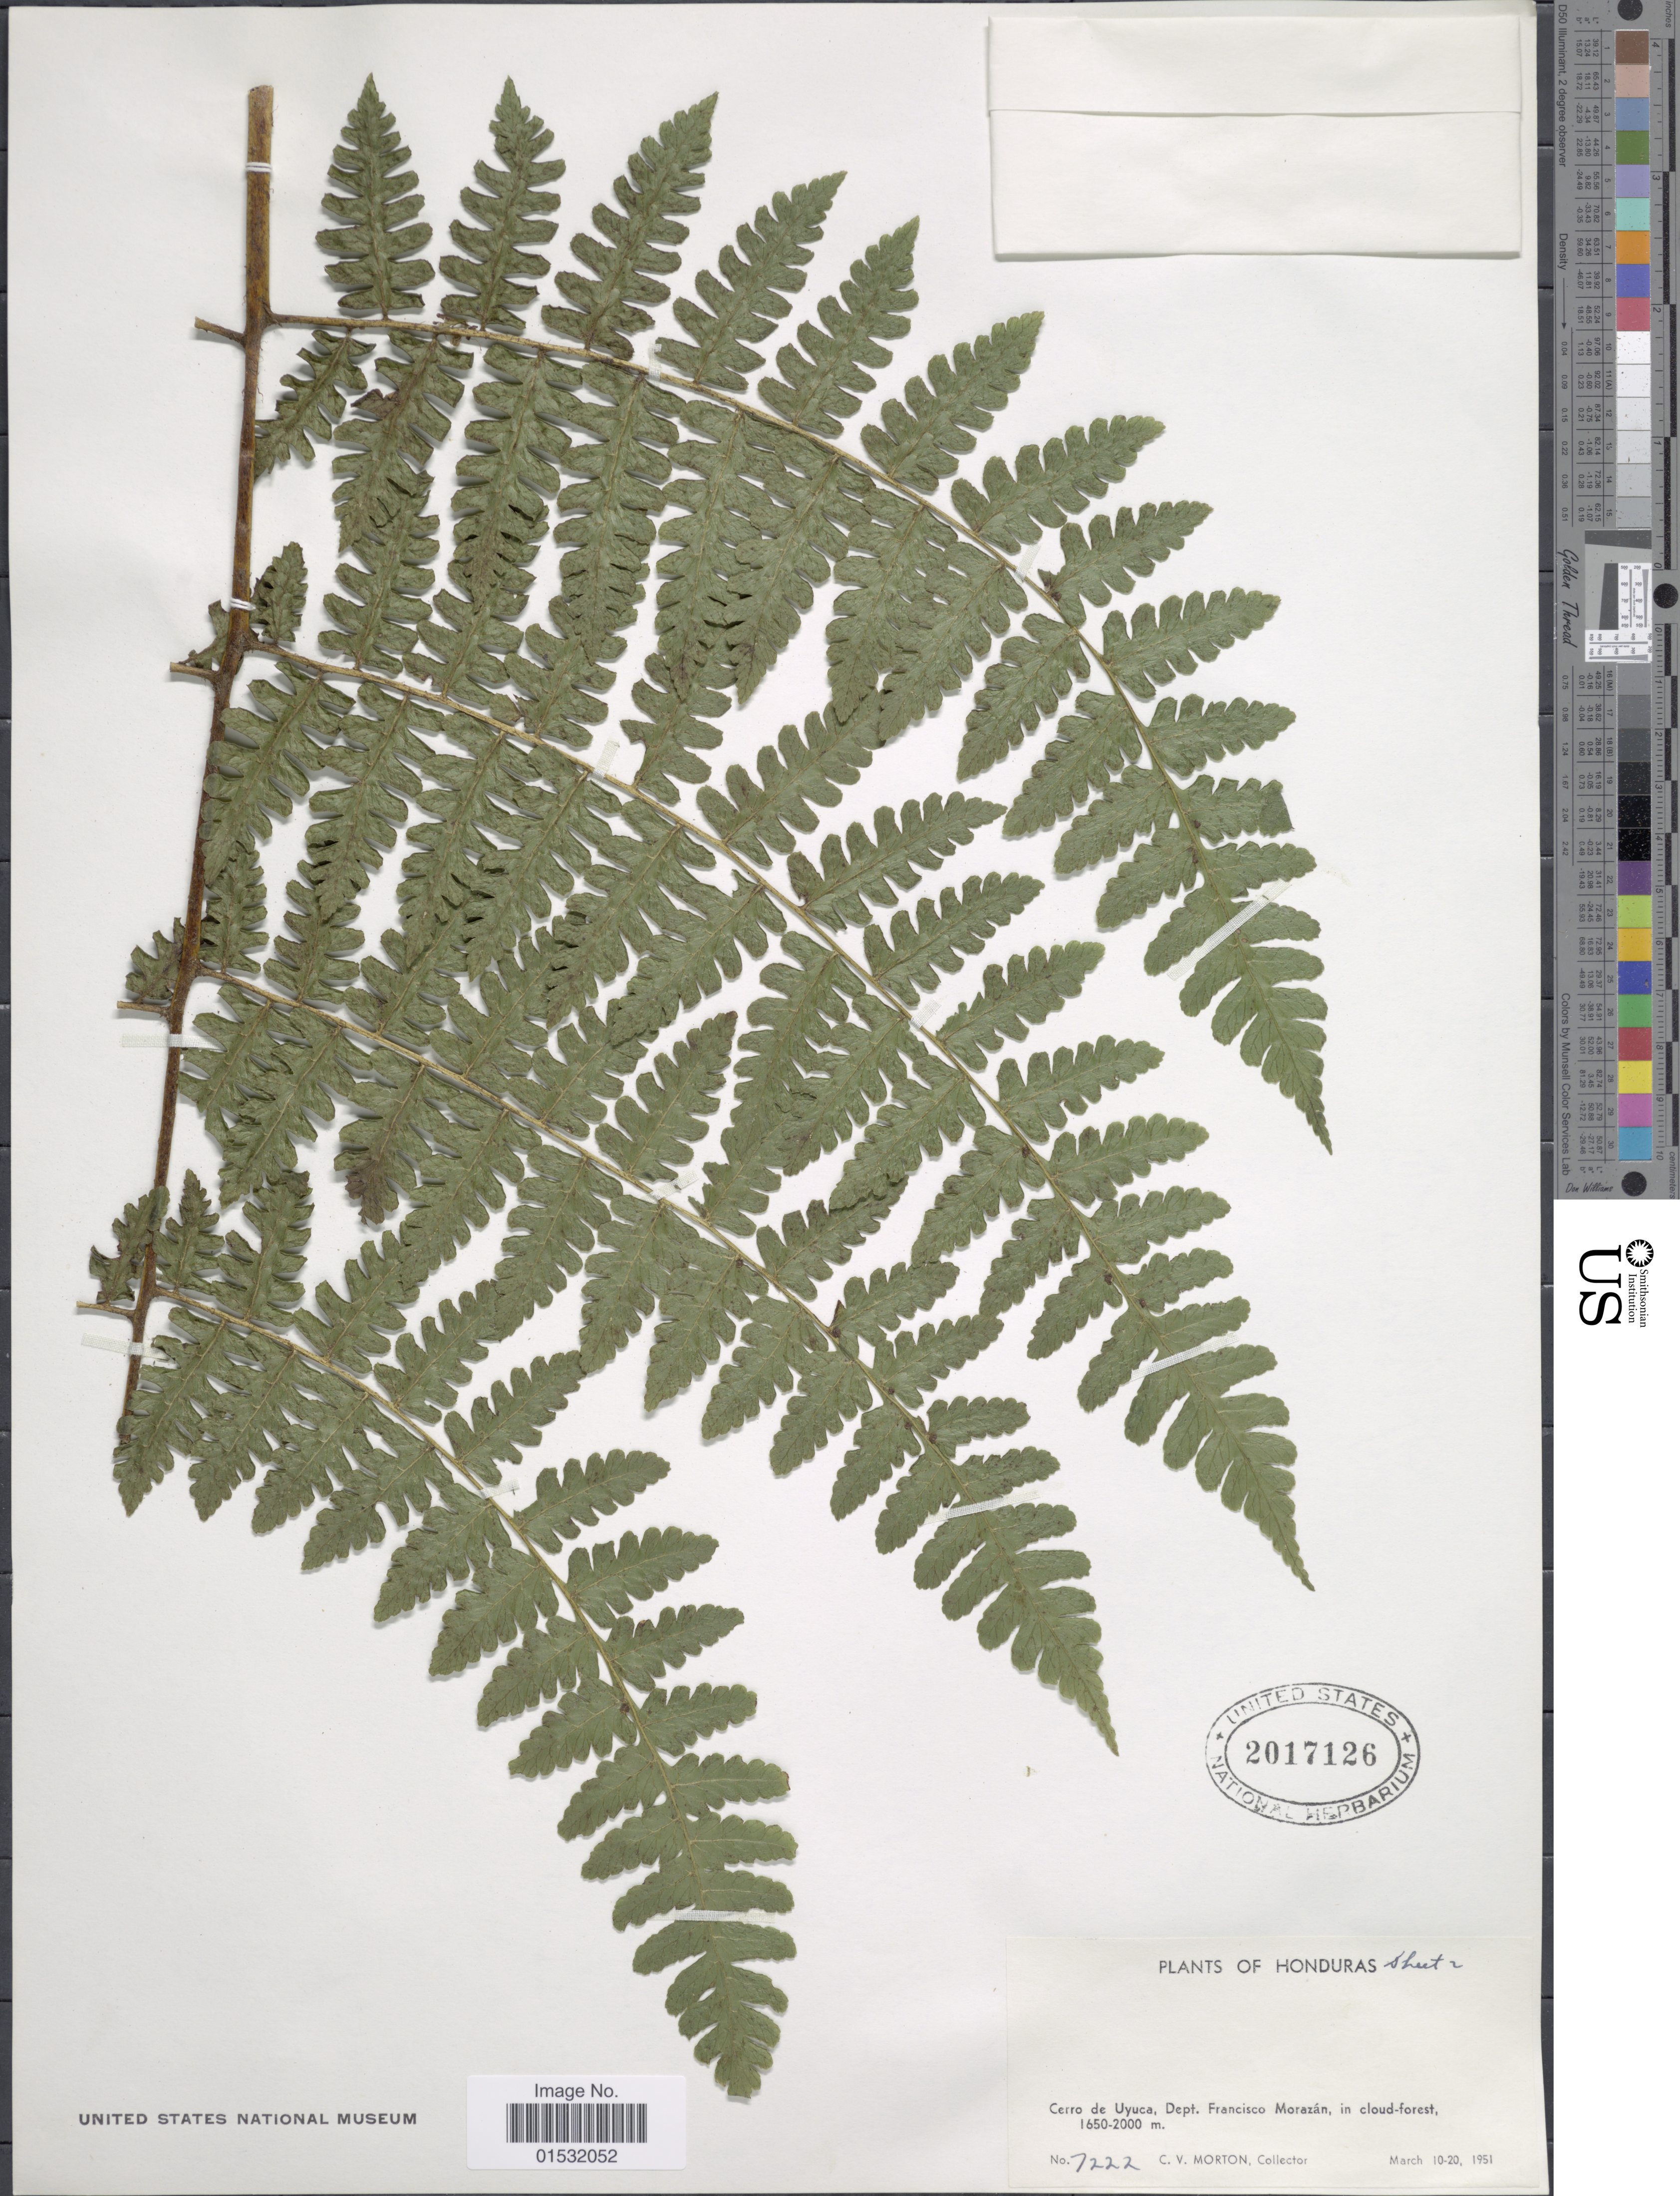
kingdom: Plantae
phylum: Tracheophyta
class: Polypodiopsida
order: Polypodiales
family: Athyriaceae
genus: Diplazium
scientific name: Diplazium sp.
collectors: C. V. Morton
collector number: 7222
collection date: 1951-03-10/1951-03-20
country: Honduras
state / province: Fco. Morazán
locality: Cerro de Uyaca, Dept. Francisco Morazán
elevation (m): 1650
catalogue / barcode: US 2017126